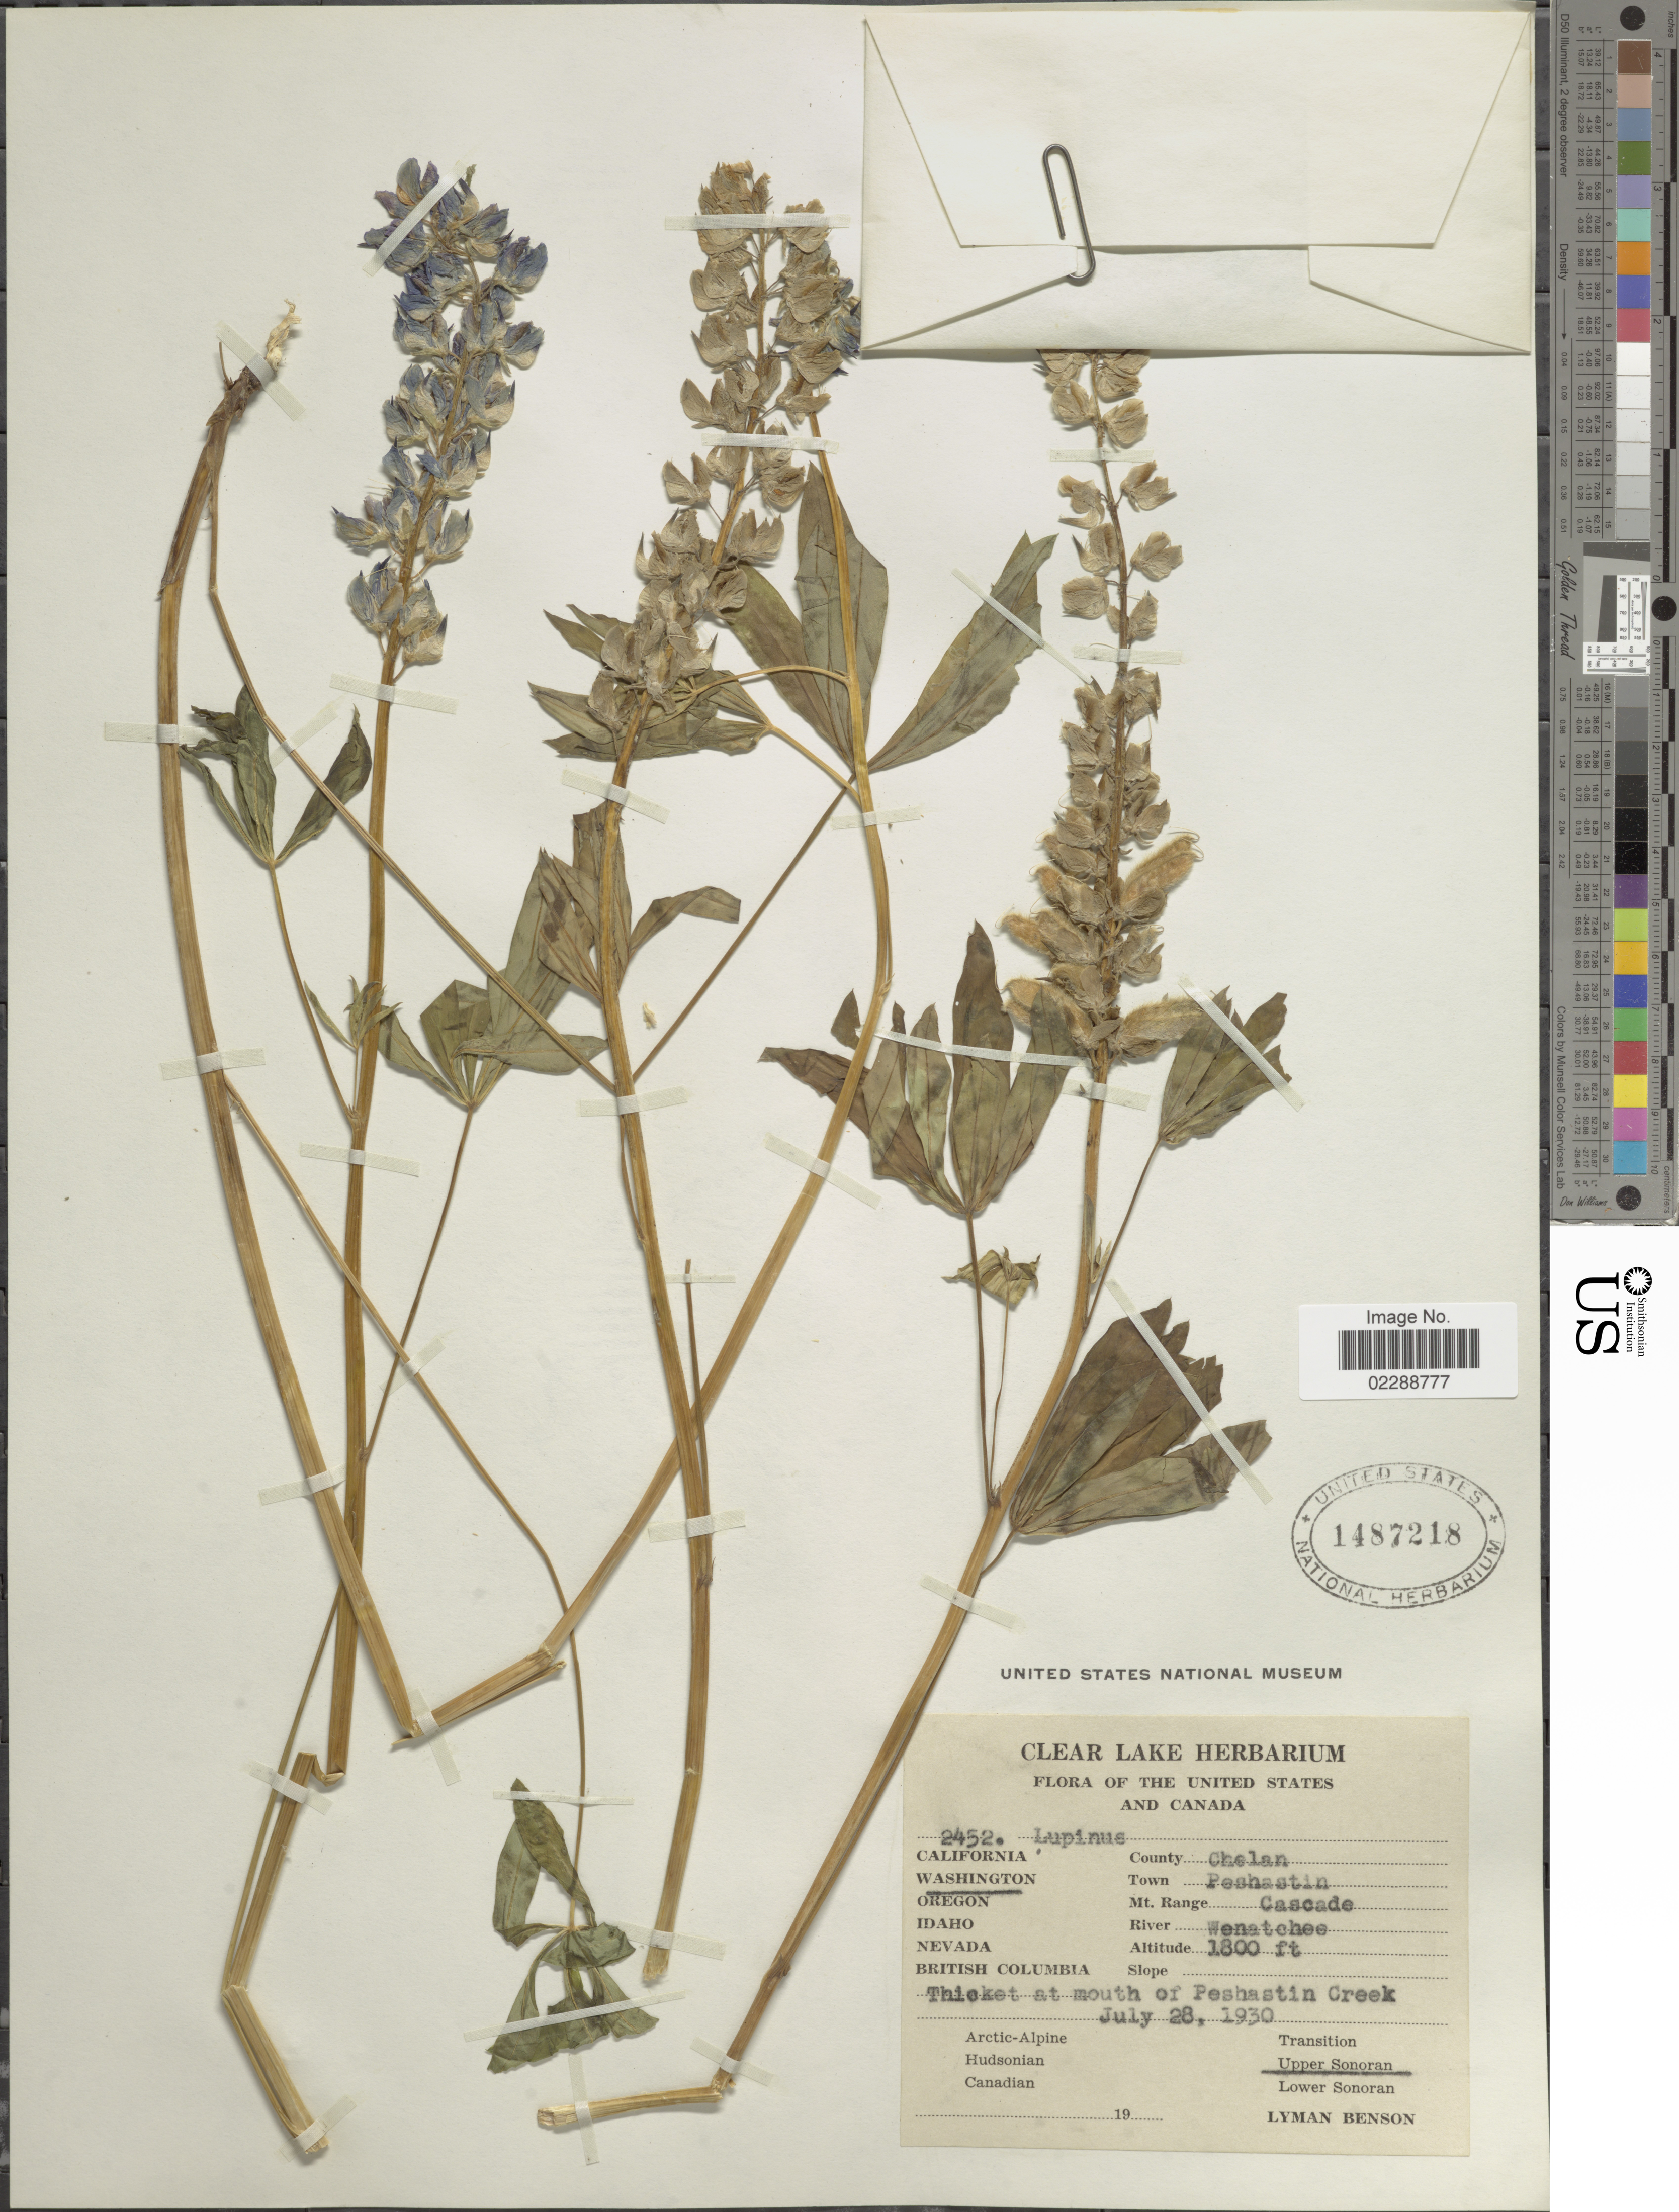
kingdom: Plantae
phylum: Tracheophyta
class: Magnoliopsida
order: Fabales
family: Fabaceae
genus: Lupinus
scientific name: Lupinus sp.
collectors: L. D. Benson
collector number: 2452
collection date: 1930-07-28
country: United States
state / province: Washington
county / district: Chelan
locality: County Chelan, Town Pechastin, Mt. Range Cascade, River Wenatchee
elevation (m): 549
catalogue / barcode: US 1487218